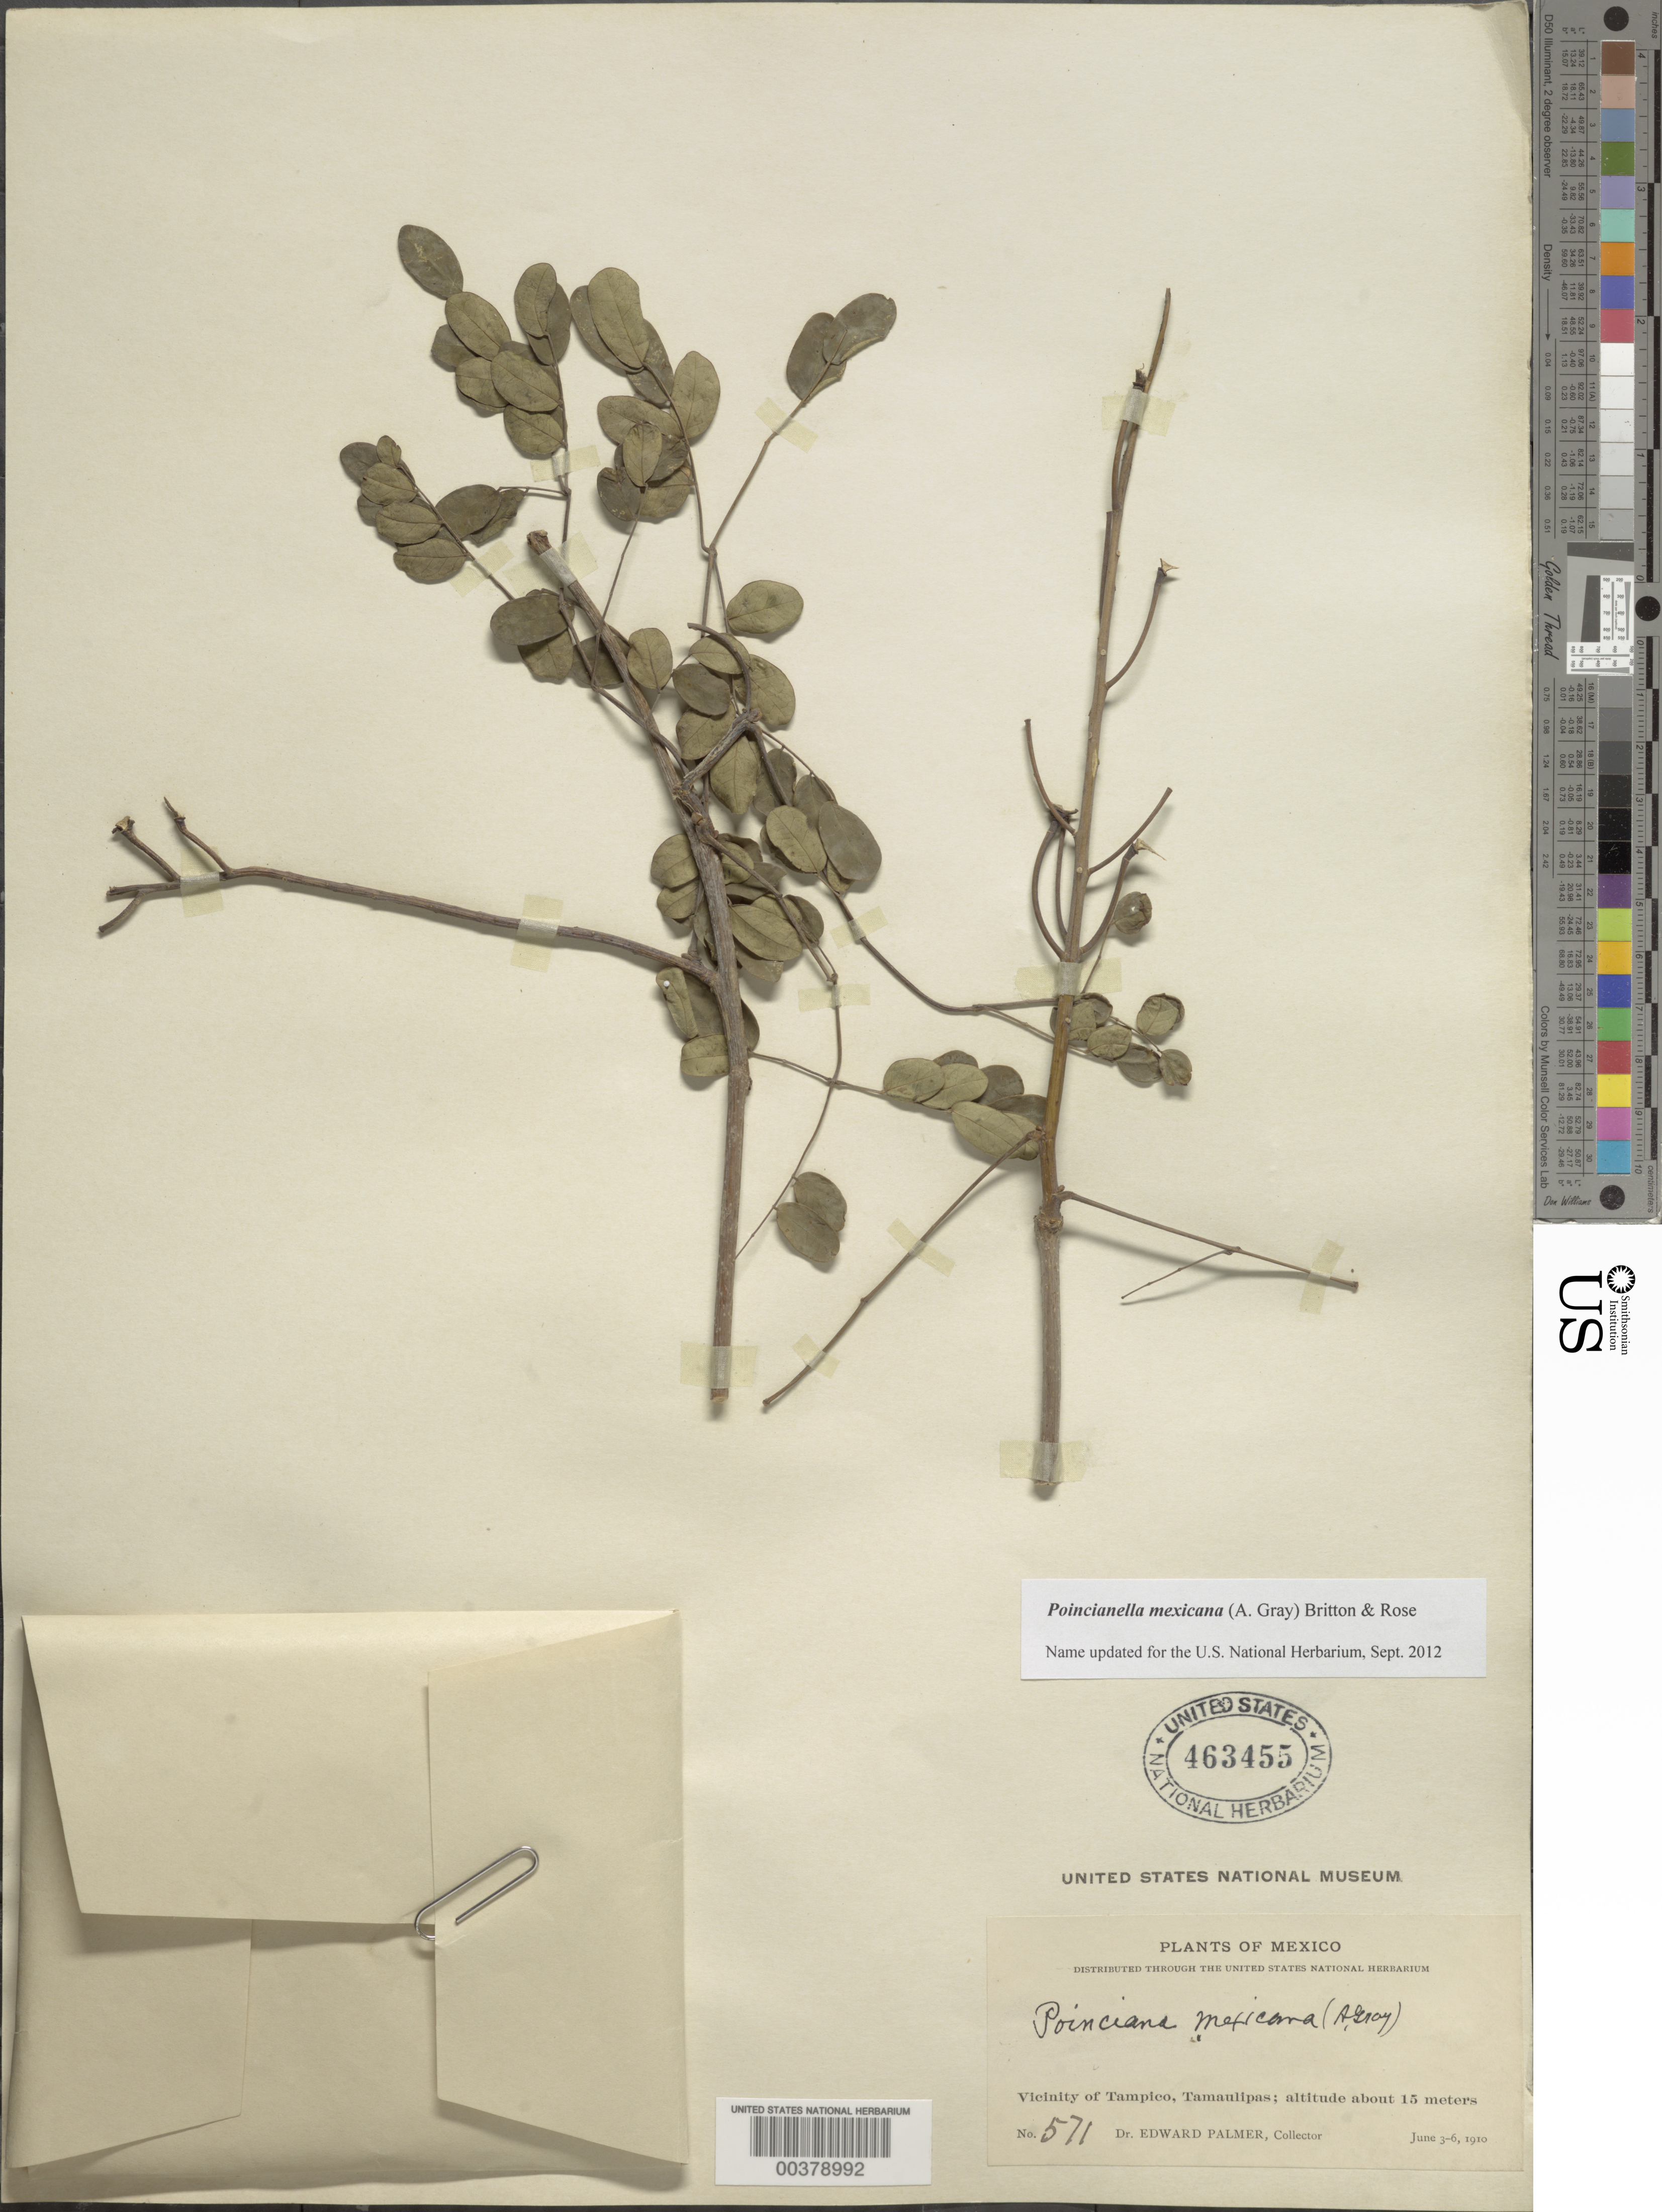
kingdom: Plantae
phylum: Tracheophyta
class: Magnoliopsida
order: Fabales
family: Fabaceae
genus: Erythrostemon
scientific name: Erythrostemon mexicanus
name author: (Rose) Gagnon & G.P. Lewis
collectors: E. Palmer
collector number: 571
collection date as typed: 03 Jun 1910 to 06 Jun 1910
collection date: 1910-06-03/1910-06-06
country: Mexico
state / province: Tamaulipas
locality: Vicinity of tampico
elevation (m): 15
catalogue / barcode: US 463455